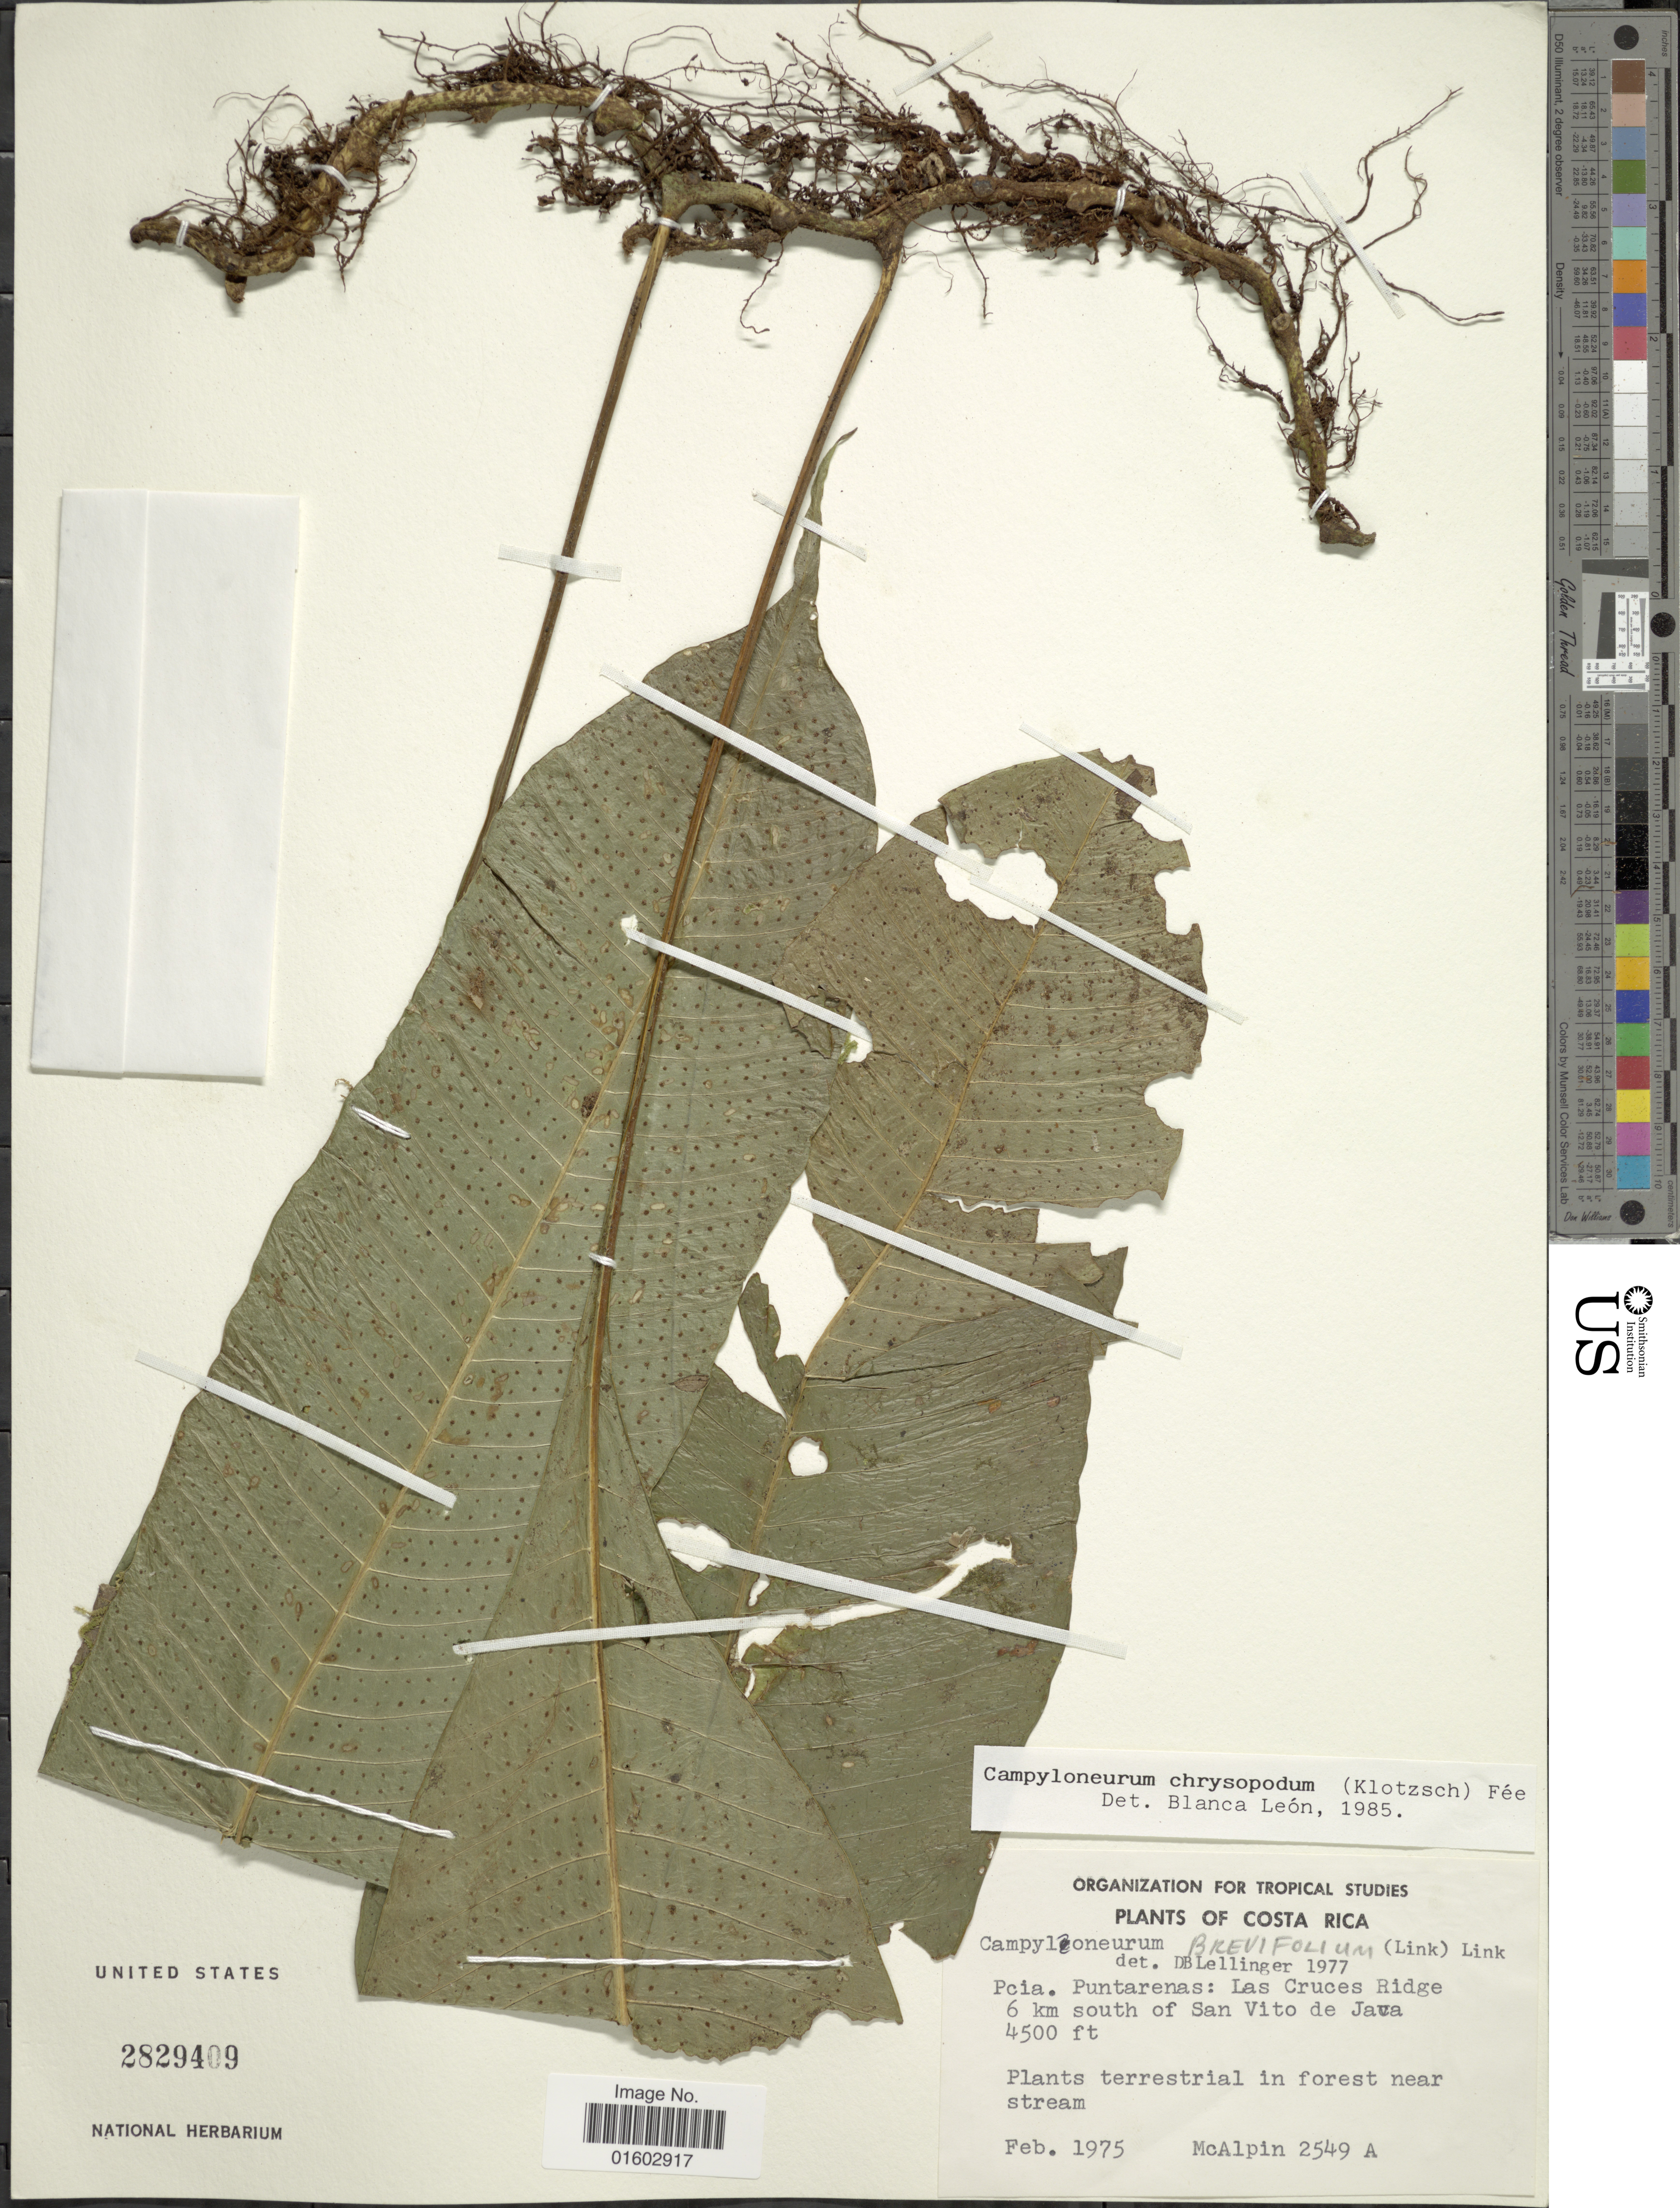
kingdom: Plantae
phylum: Tracheophyta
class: Polypodiopsida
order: Polypodiales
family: Polypodiaceae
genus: Campyloneurum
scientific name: Campyloneurum coarctatum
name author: (Kunze) Fée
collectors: -- McAlpin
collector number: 2549A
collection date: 1975-02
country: Costa Rica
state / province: Puntarenas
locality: Las Cruces Ridge 6 km south of San Vito de Java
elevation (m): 1372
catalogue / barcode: US 2829409